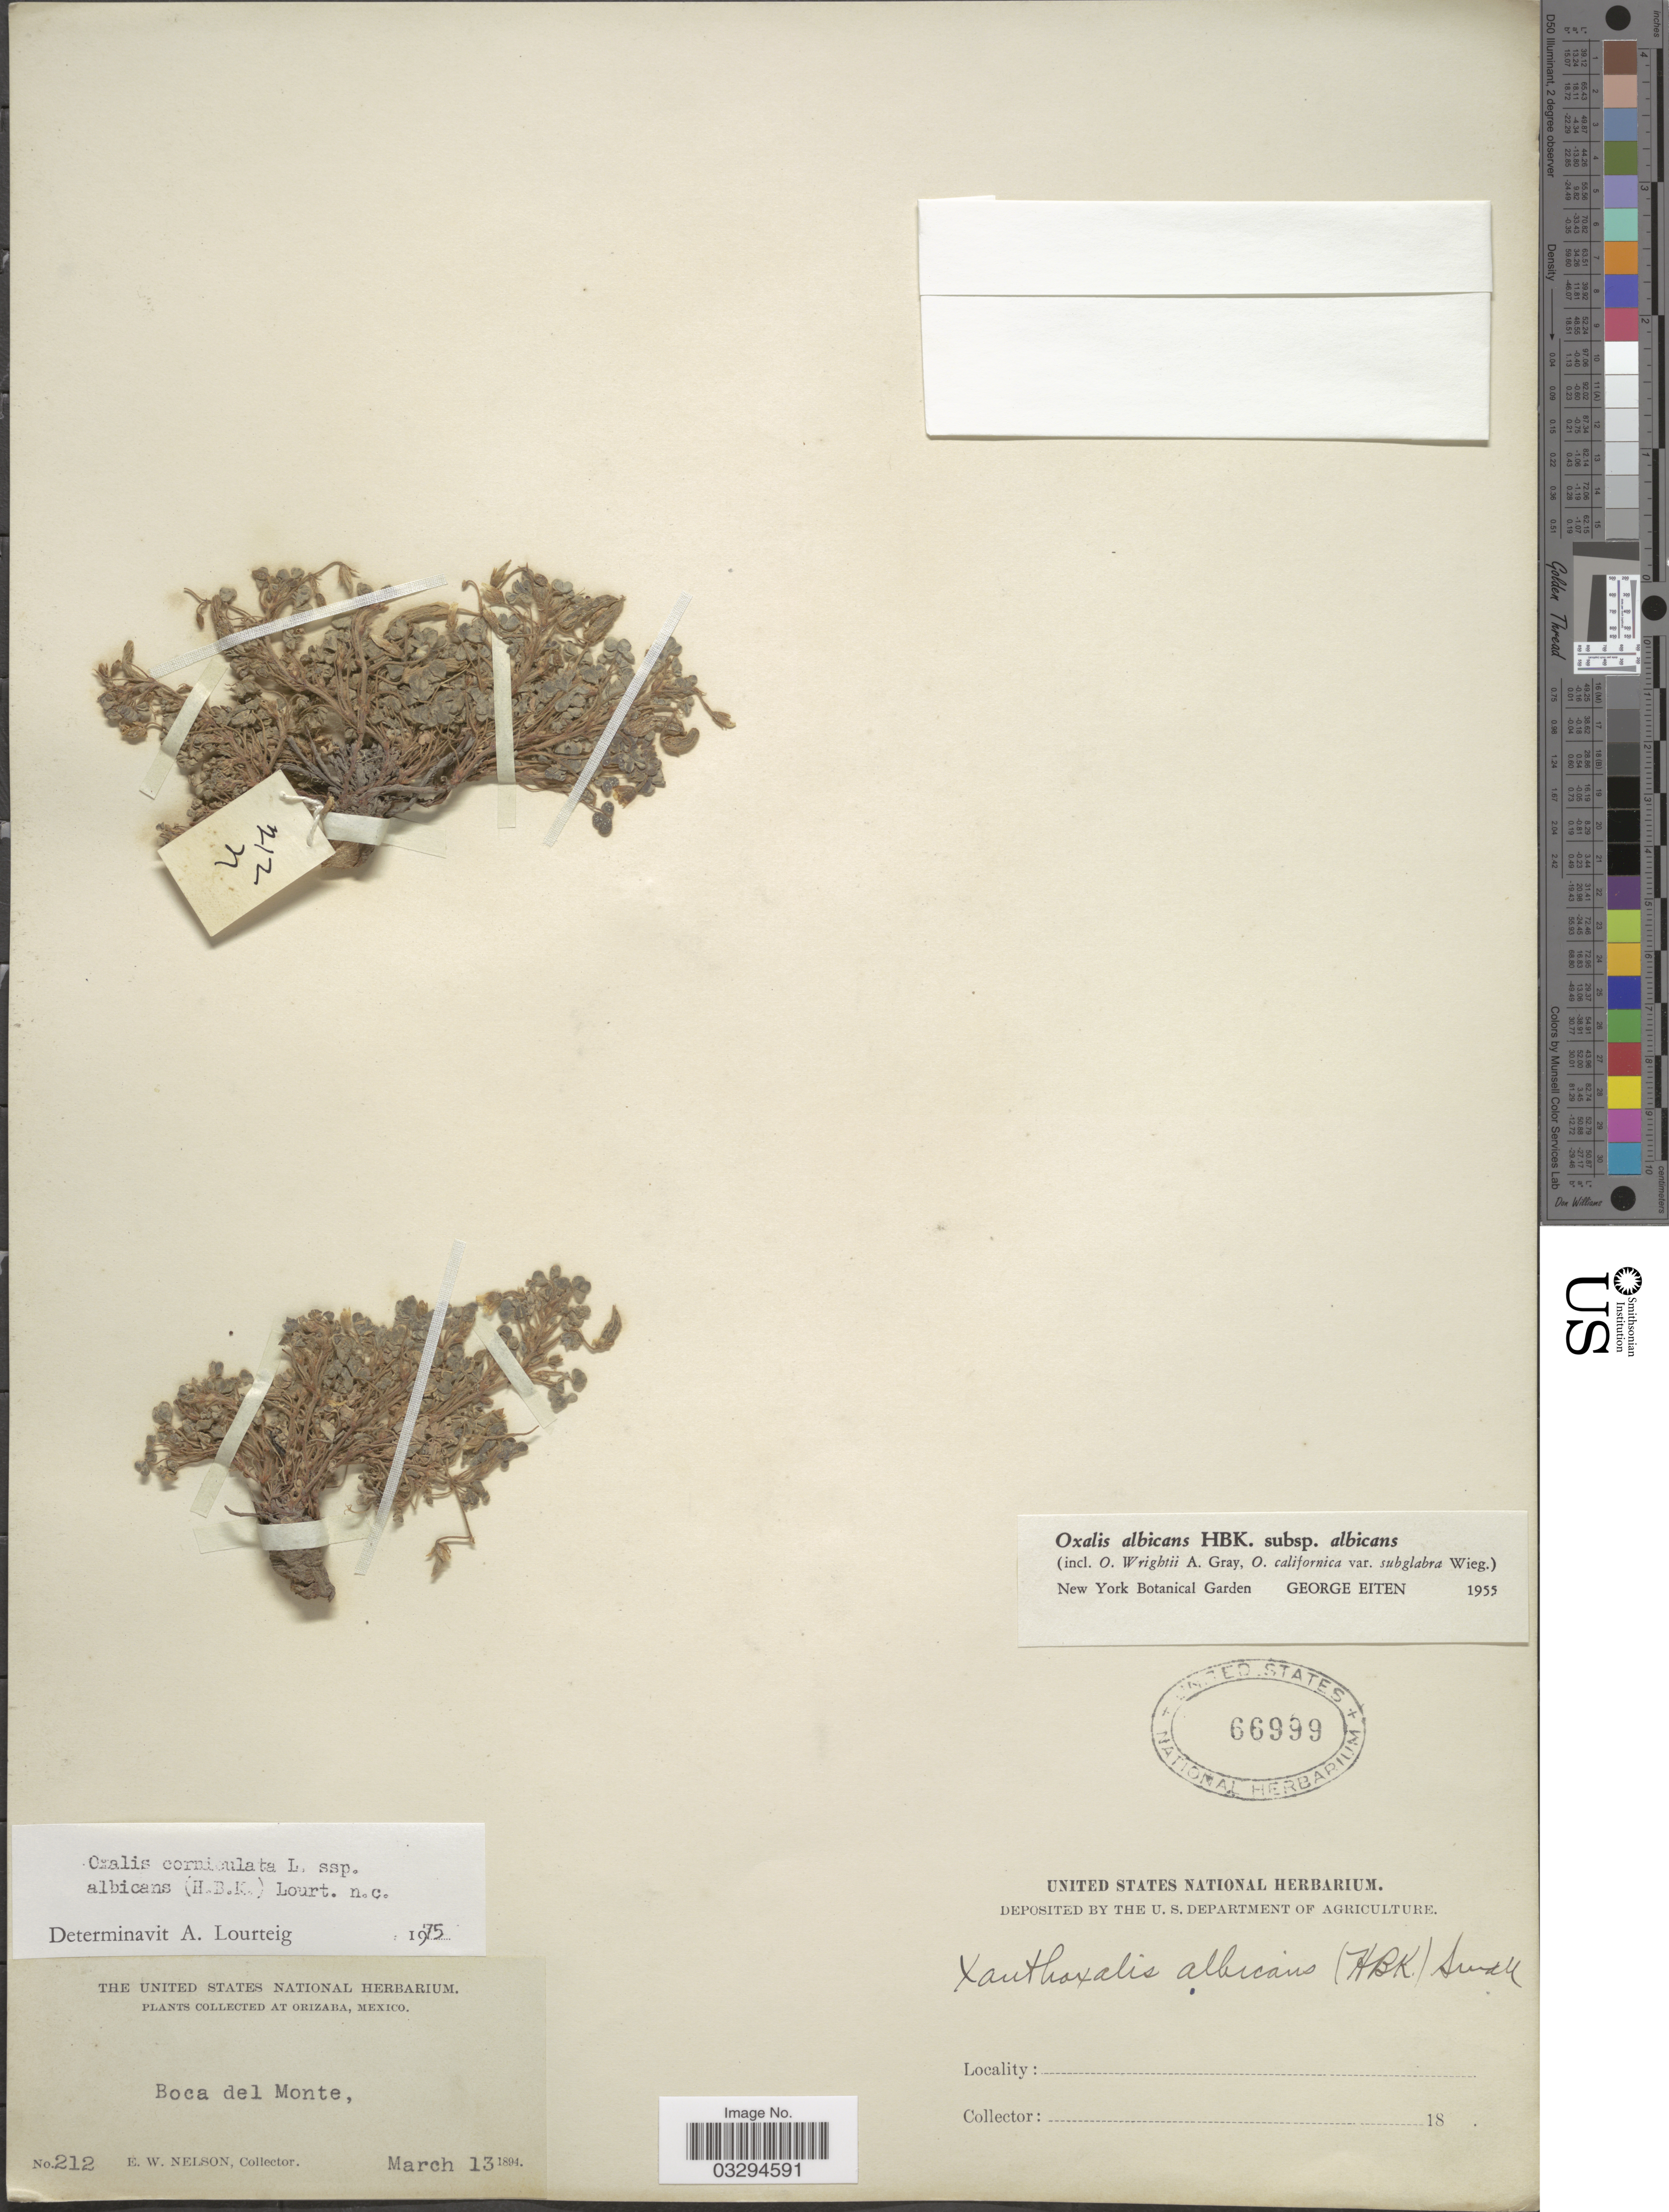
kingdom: Plantae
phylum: Tracheophyta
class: Magnoliopsida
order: Oxalidales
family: Oxalidaceae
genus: Oxalis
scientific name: Oxalis corniculata subsp. albicans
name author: (Kunth) Lourteig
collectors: E. W. Nelson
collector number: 212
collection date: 1894-03-13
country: Mexico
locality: Orizaba, Boca del Monte.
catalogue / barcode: US 66999